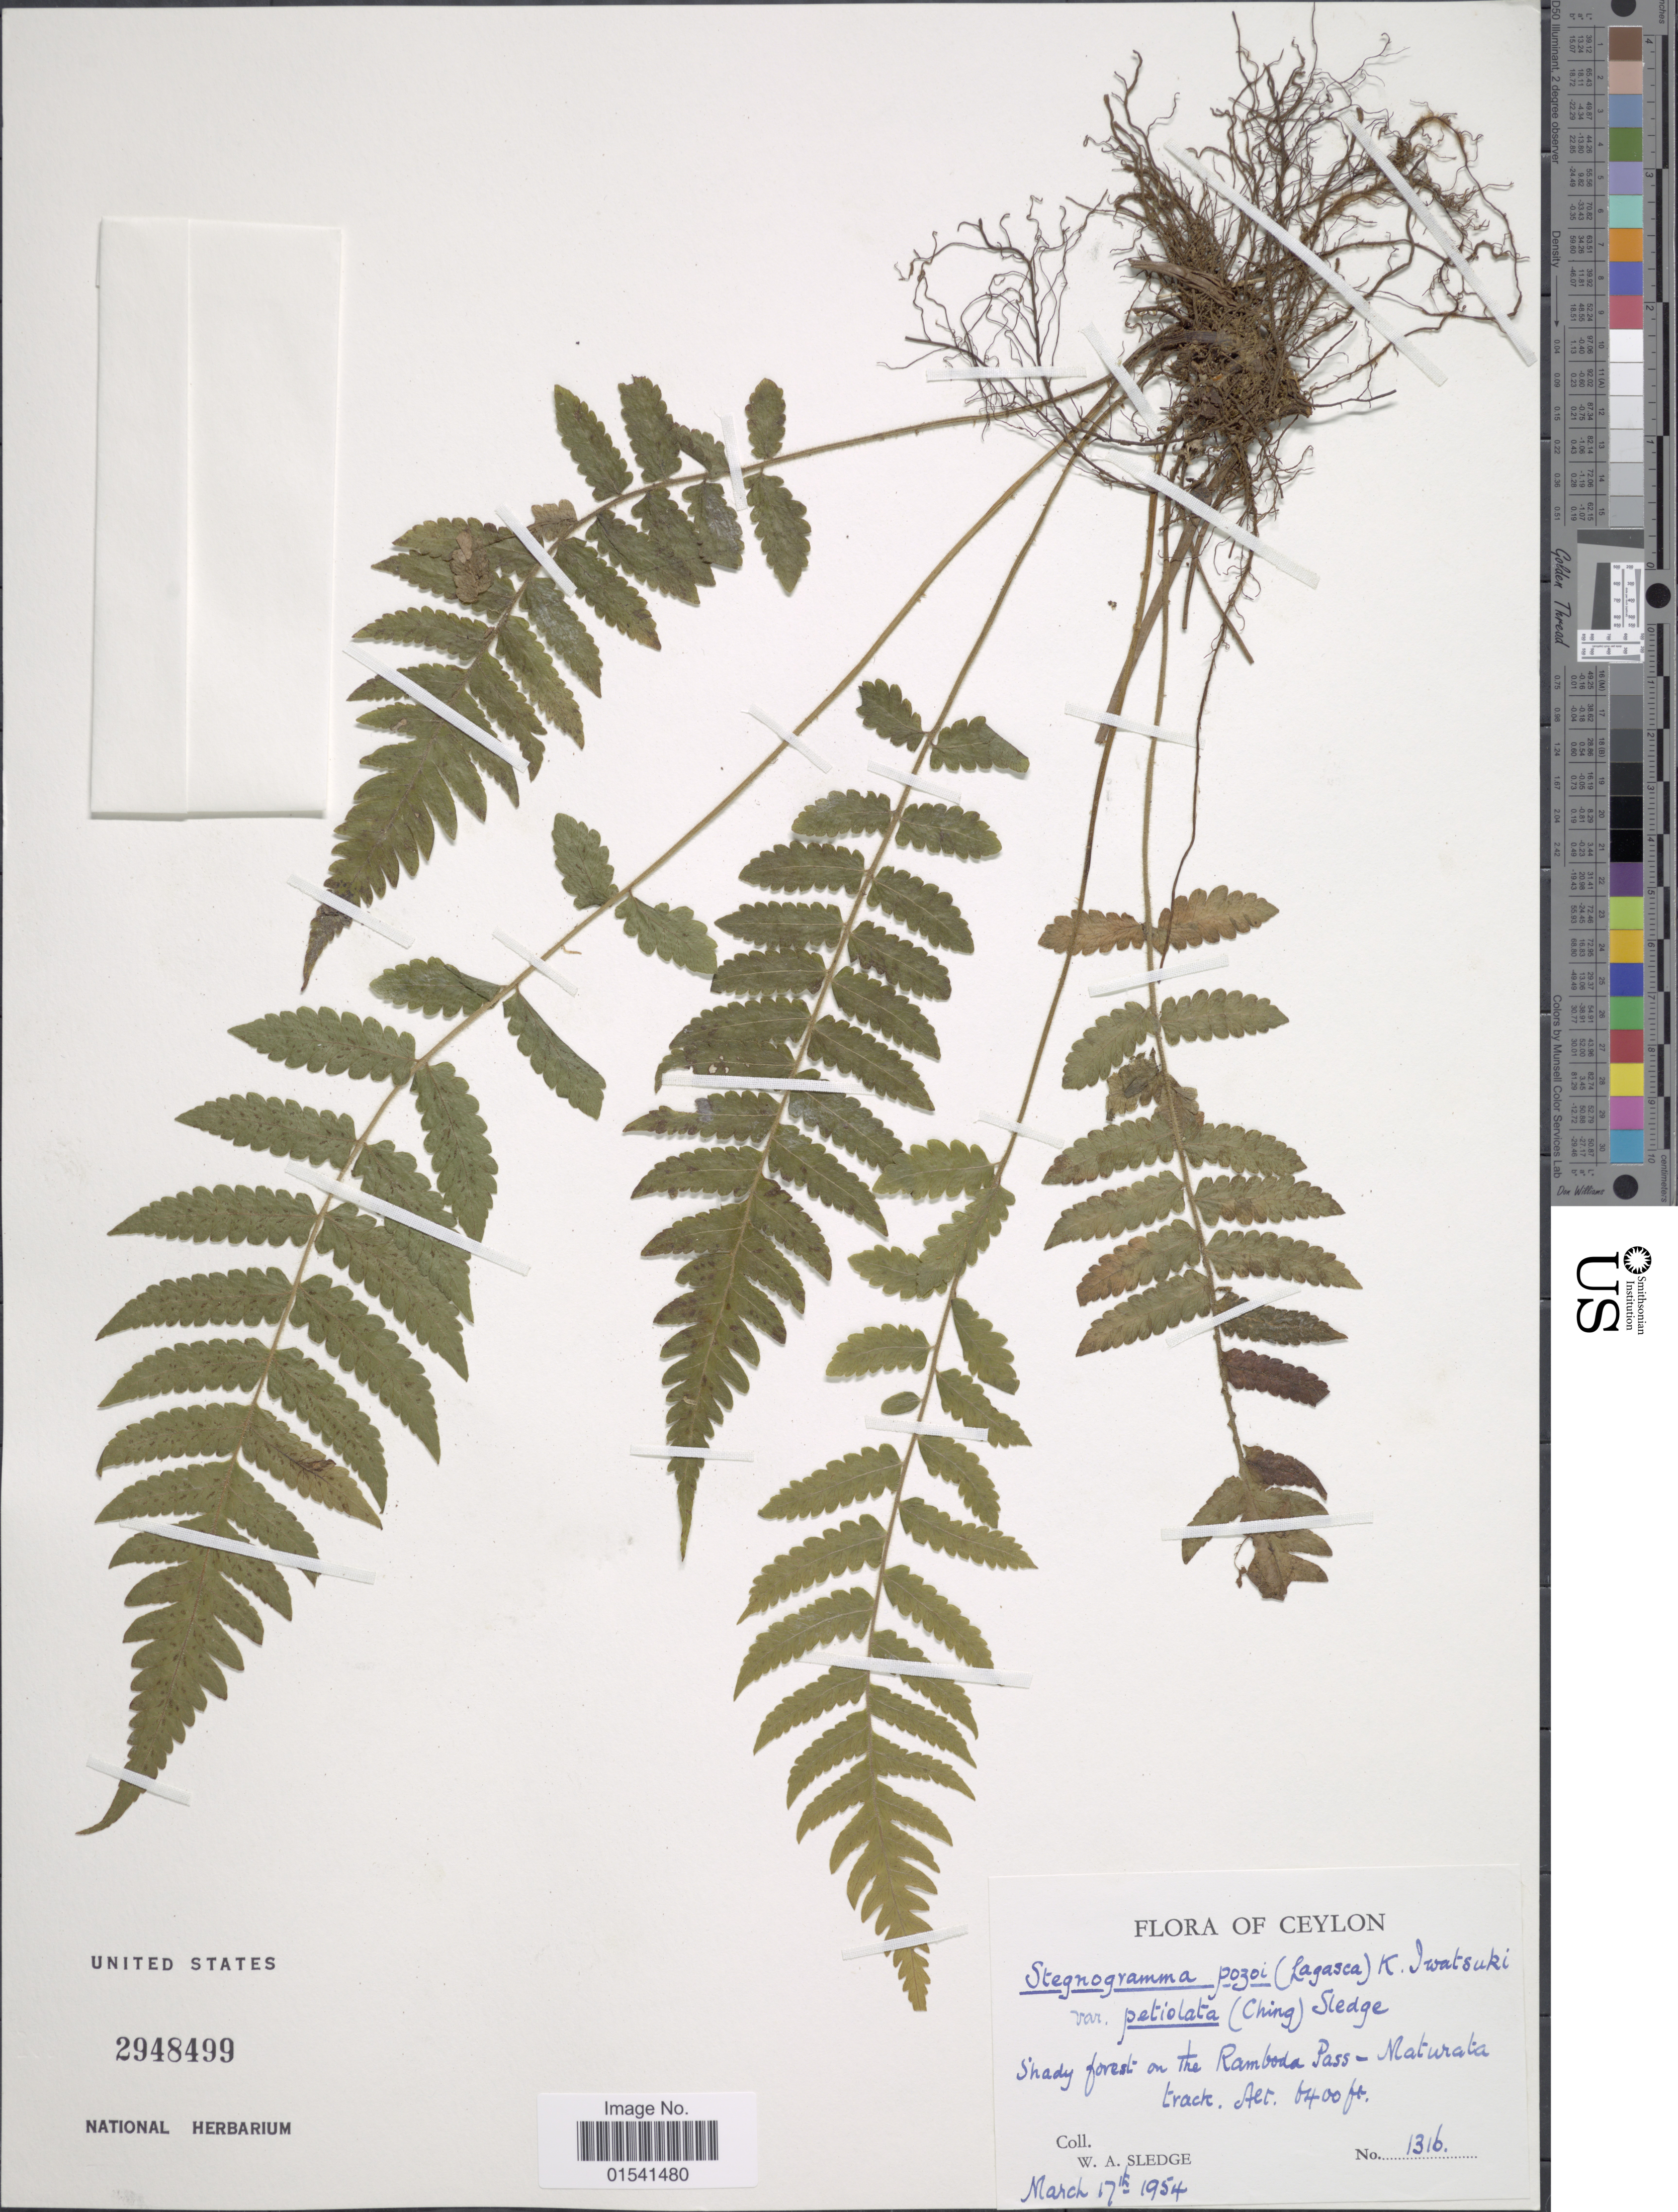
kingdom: Plantae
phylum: Tracheophyta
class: Polypodiopsida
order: Polypodiales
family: Thelypteridaceae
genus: Stegnogramma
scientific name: Stegnogramma pozoi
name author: (Lag.) K. Iwats.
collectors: W. A. Sledge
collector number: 1316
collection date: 1954-03-17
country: Sri Lanka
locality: Ceylon, Shady forest on the Ramboda Pass-Naturata track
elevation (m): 1951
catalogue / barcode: US 2948499